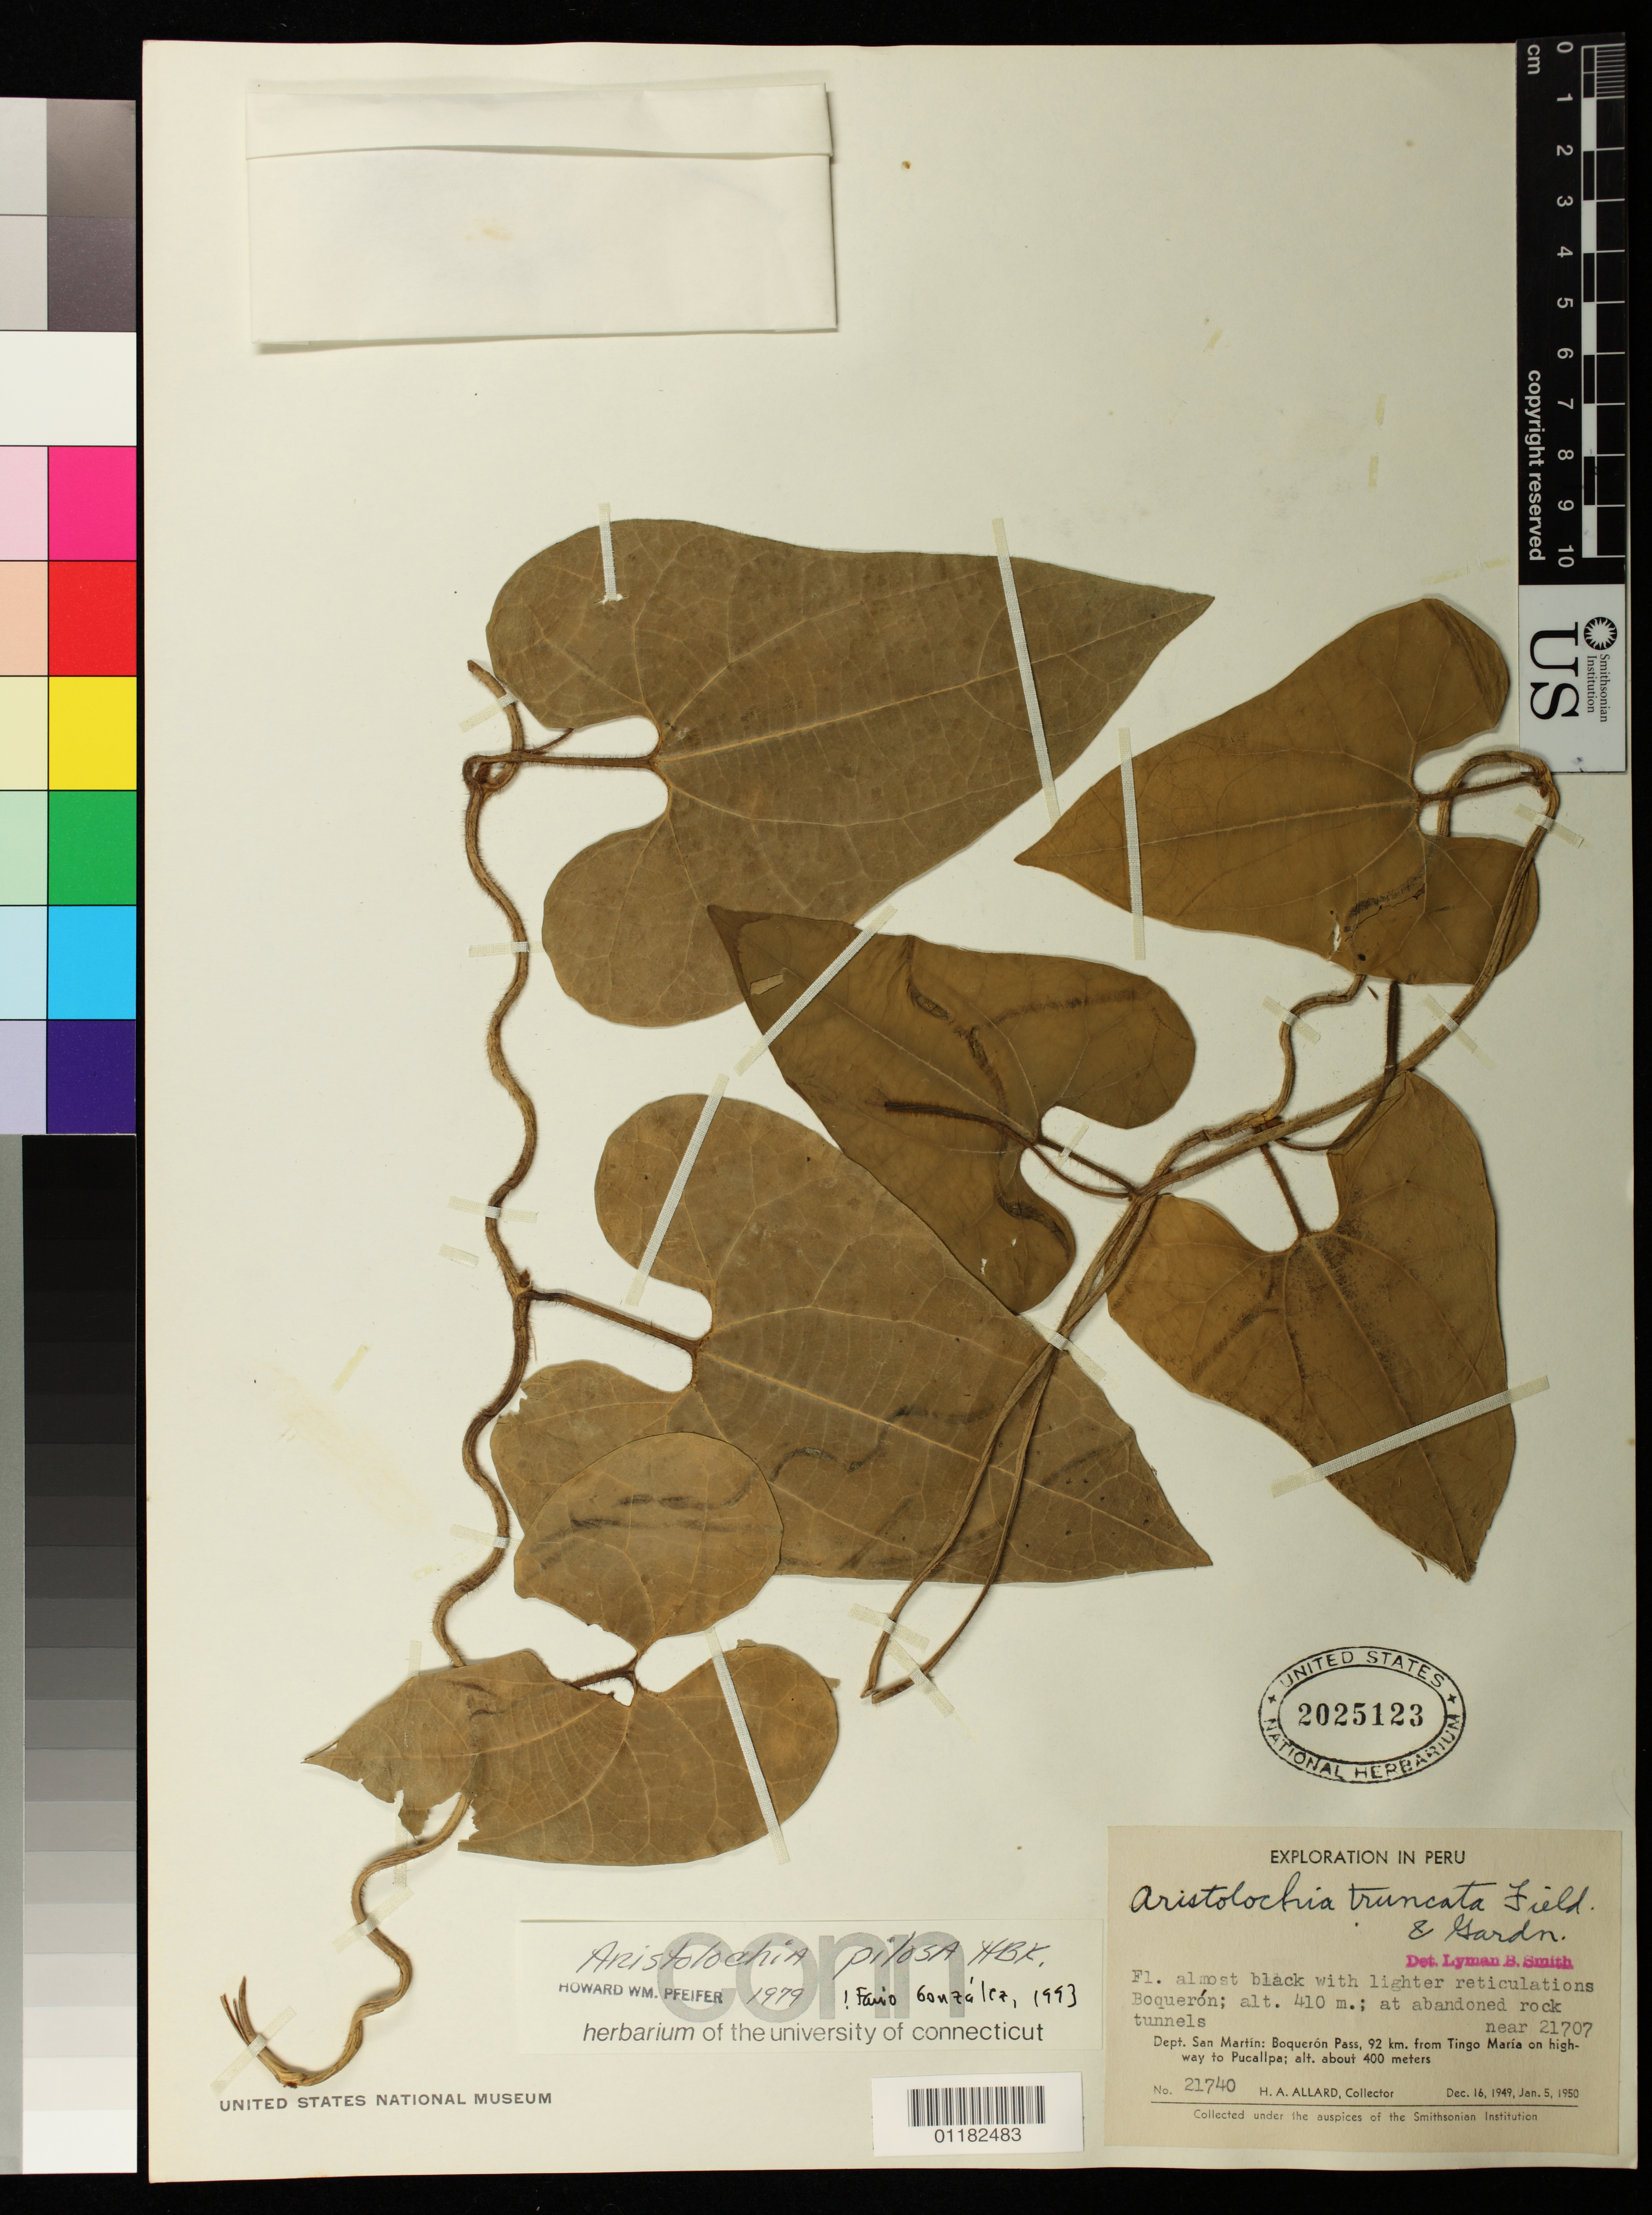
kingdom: Plantae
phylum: Tracheophyta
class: Magnoliopsida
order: Piperales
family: Aristolochiaceae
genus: Aristolochia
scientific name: Aristolochia pilosa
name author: Kunth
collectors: H. A. Allard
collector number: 21740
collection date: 1949-12-16/1950-01-03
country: Peru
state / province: San Martín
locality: Boquerón, at abandoned rock tunnels. Near 21707. Boqueron Pass, 92 km from Tingo Maria on highway to Pucallpa.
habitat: at abandoned rock tunnels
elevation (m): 410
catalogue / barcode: US 2025123